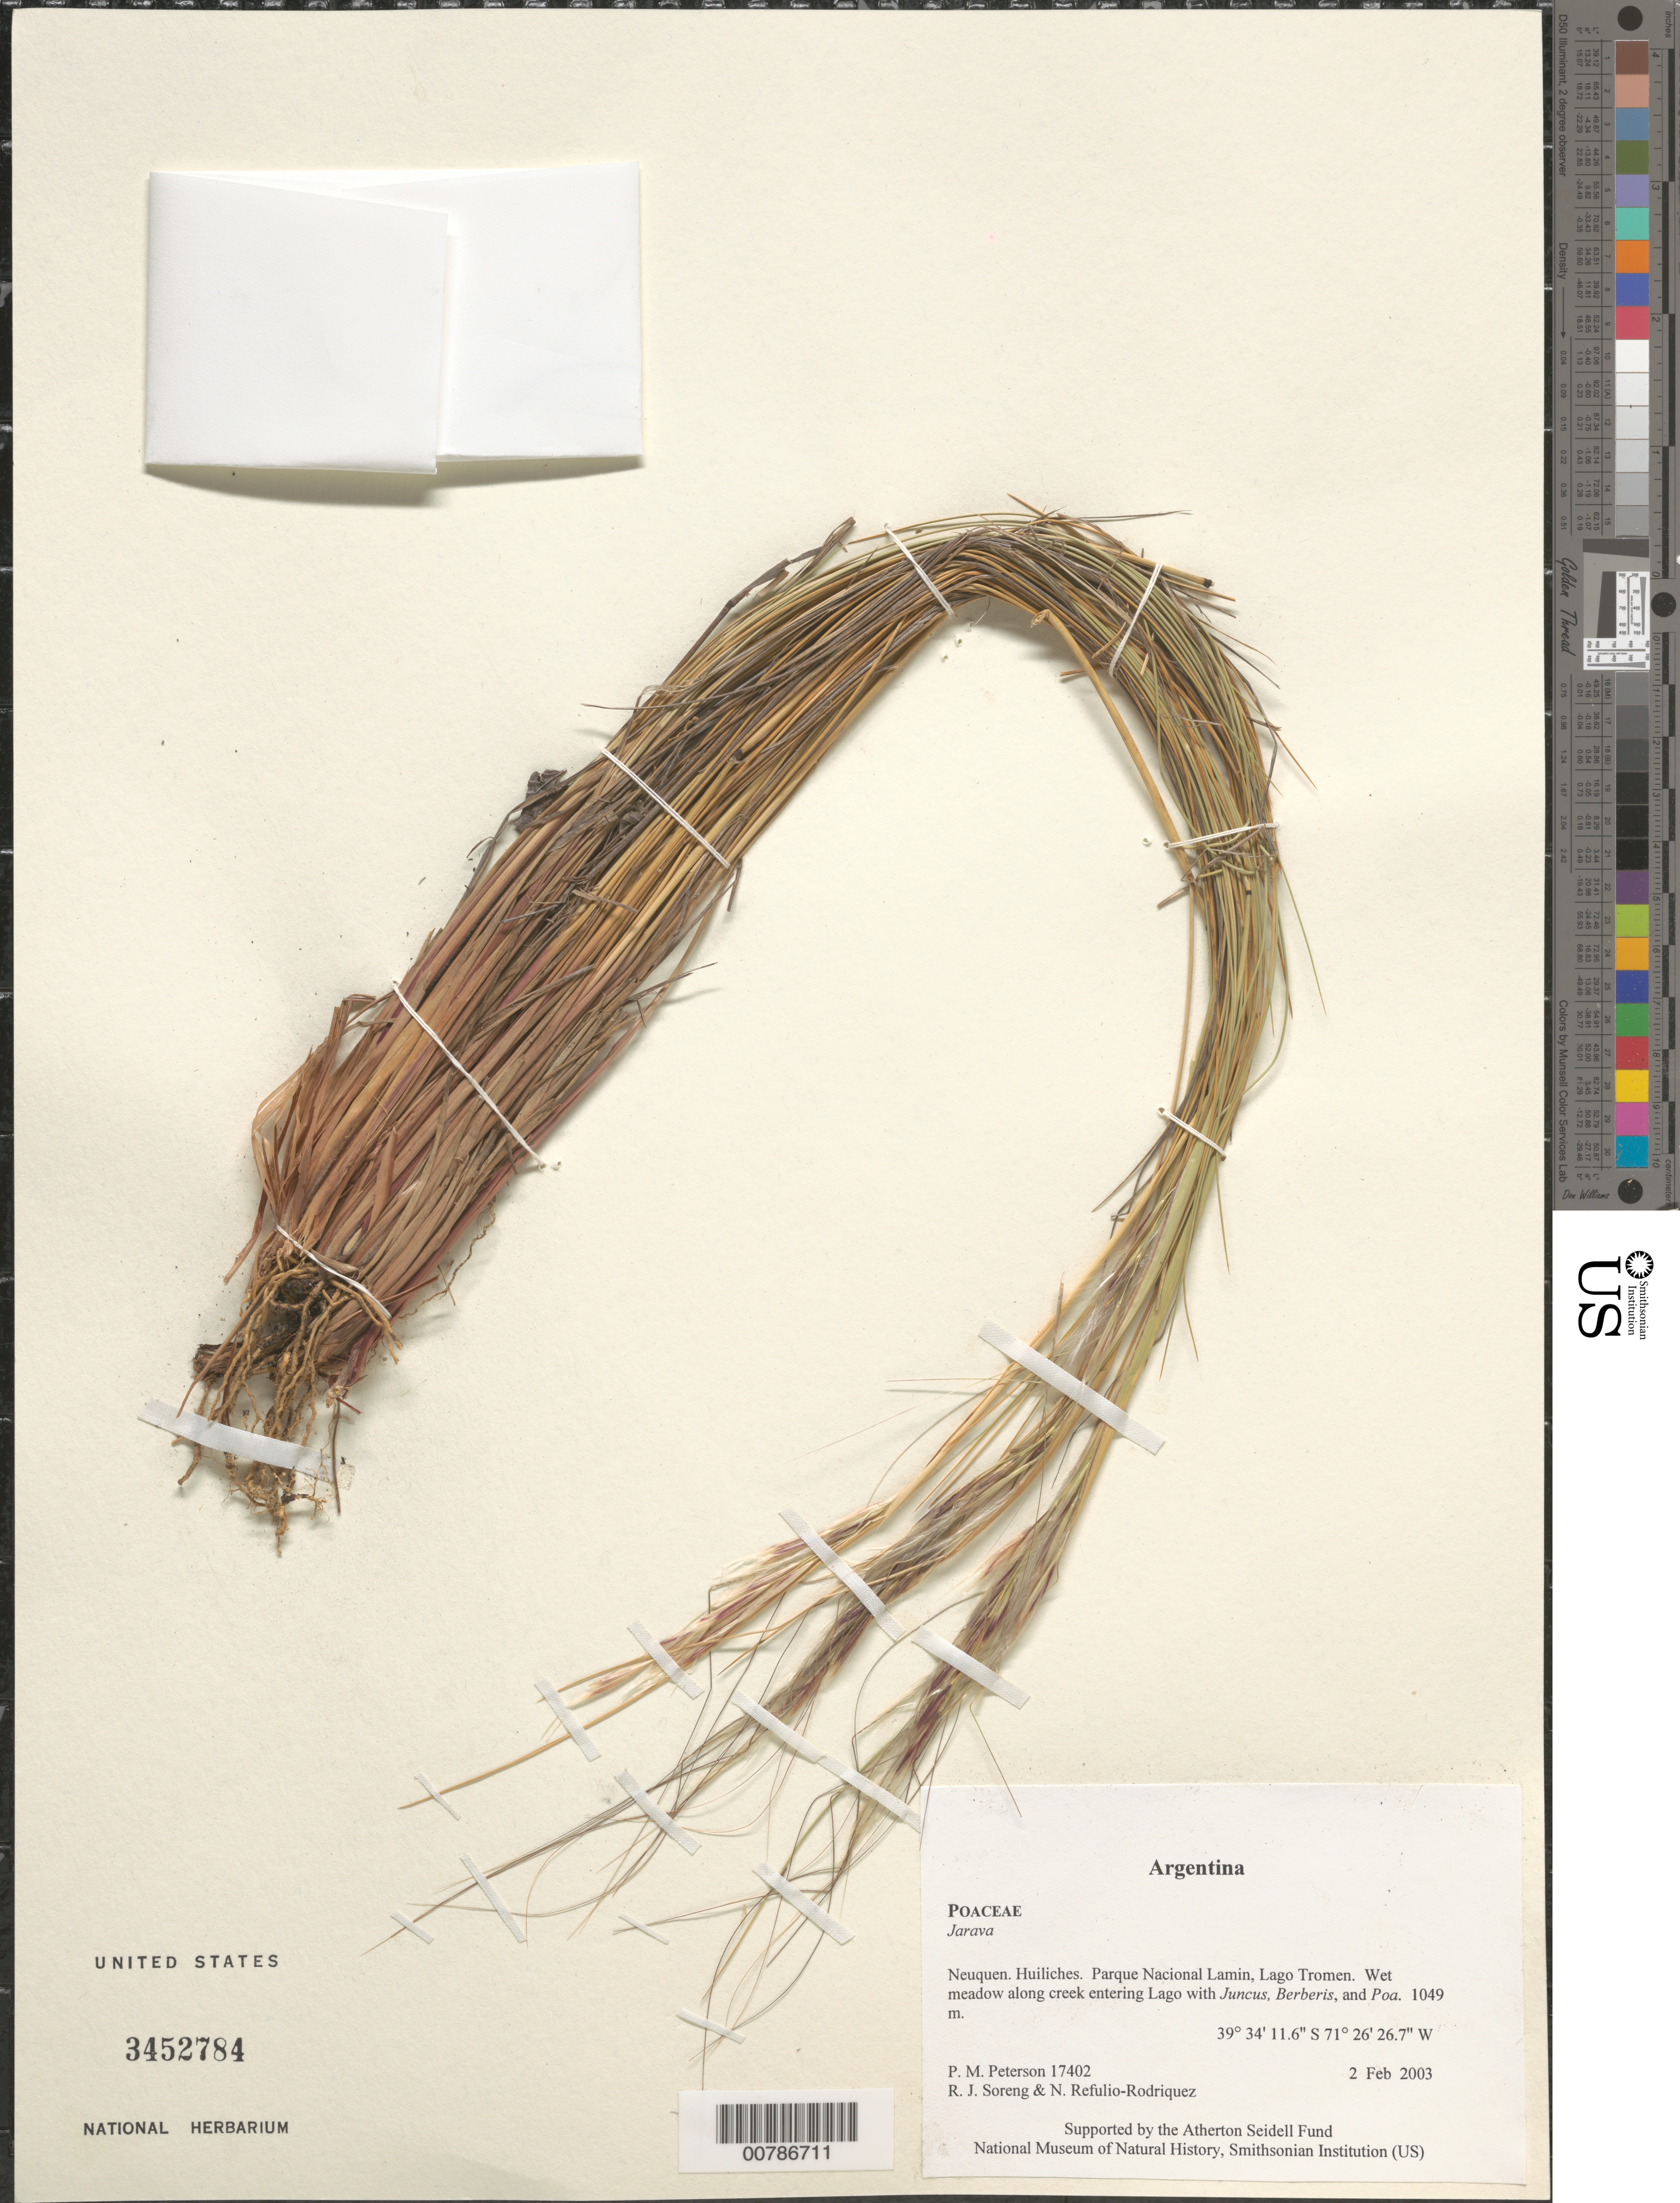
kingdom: Plantae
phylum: Tracheophyta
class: Liliopsida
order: Poales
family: Poaceae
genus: Pappostipa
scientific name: Pappostipa major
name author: (Speg.) Romasch.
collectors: P. M. Peterson, R. J. Soreng & N. Refulio-Rodríguez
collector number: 17402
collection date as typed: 02 Feb 2003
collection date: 2003-02-02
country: Argentina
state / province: Neuquen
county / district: Huiliches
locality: Parque Nacional Lamin, Lago Tromen. Wet meadow along creek entering Lago with Juncus, Berberis, and Poa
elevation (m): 1049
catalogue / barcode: US 3452784